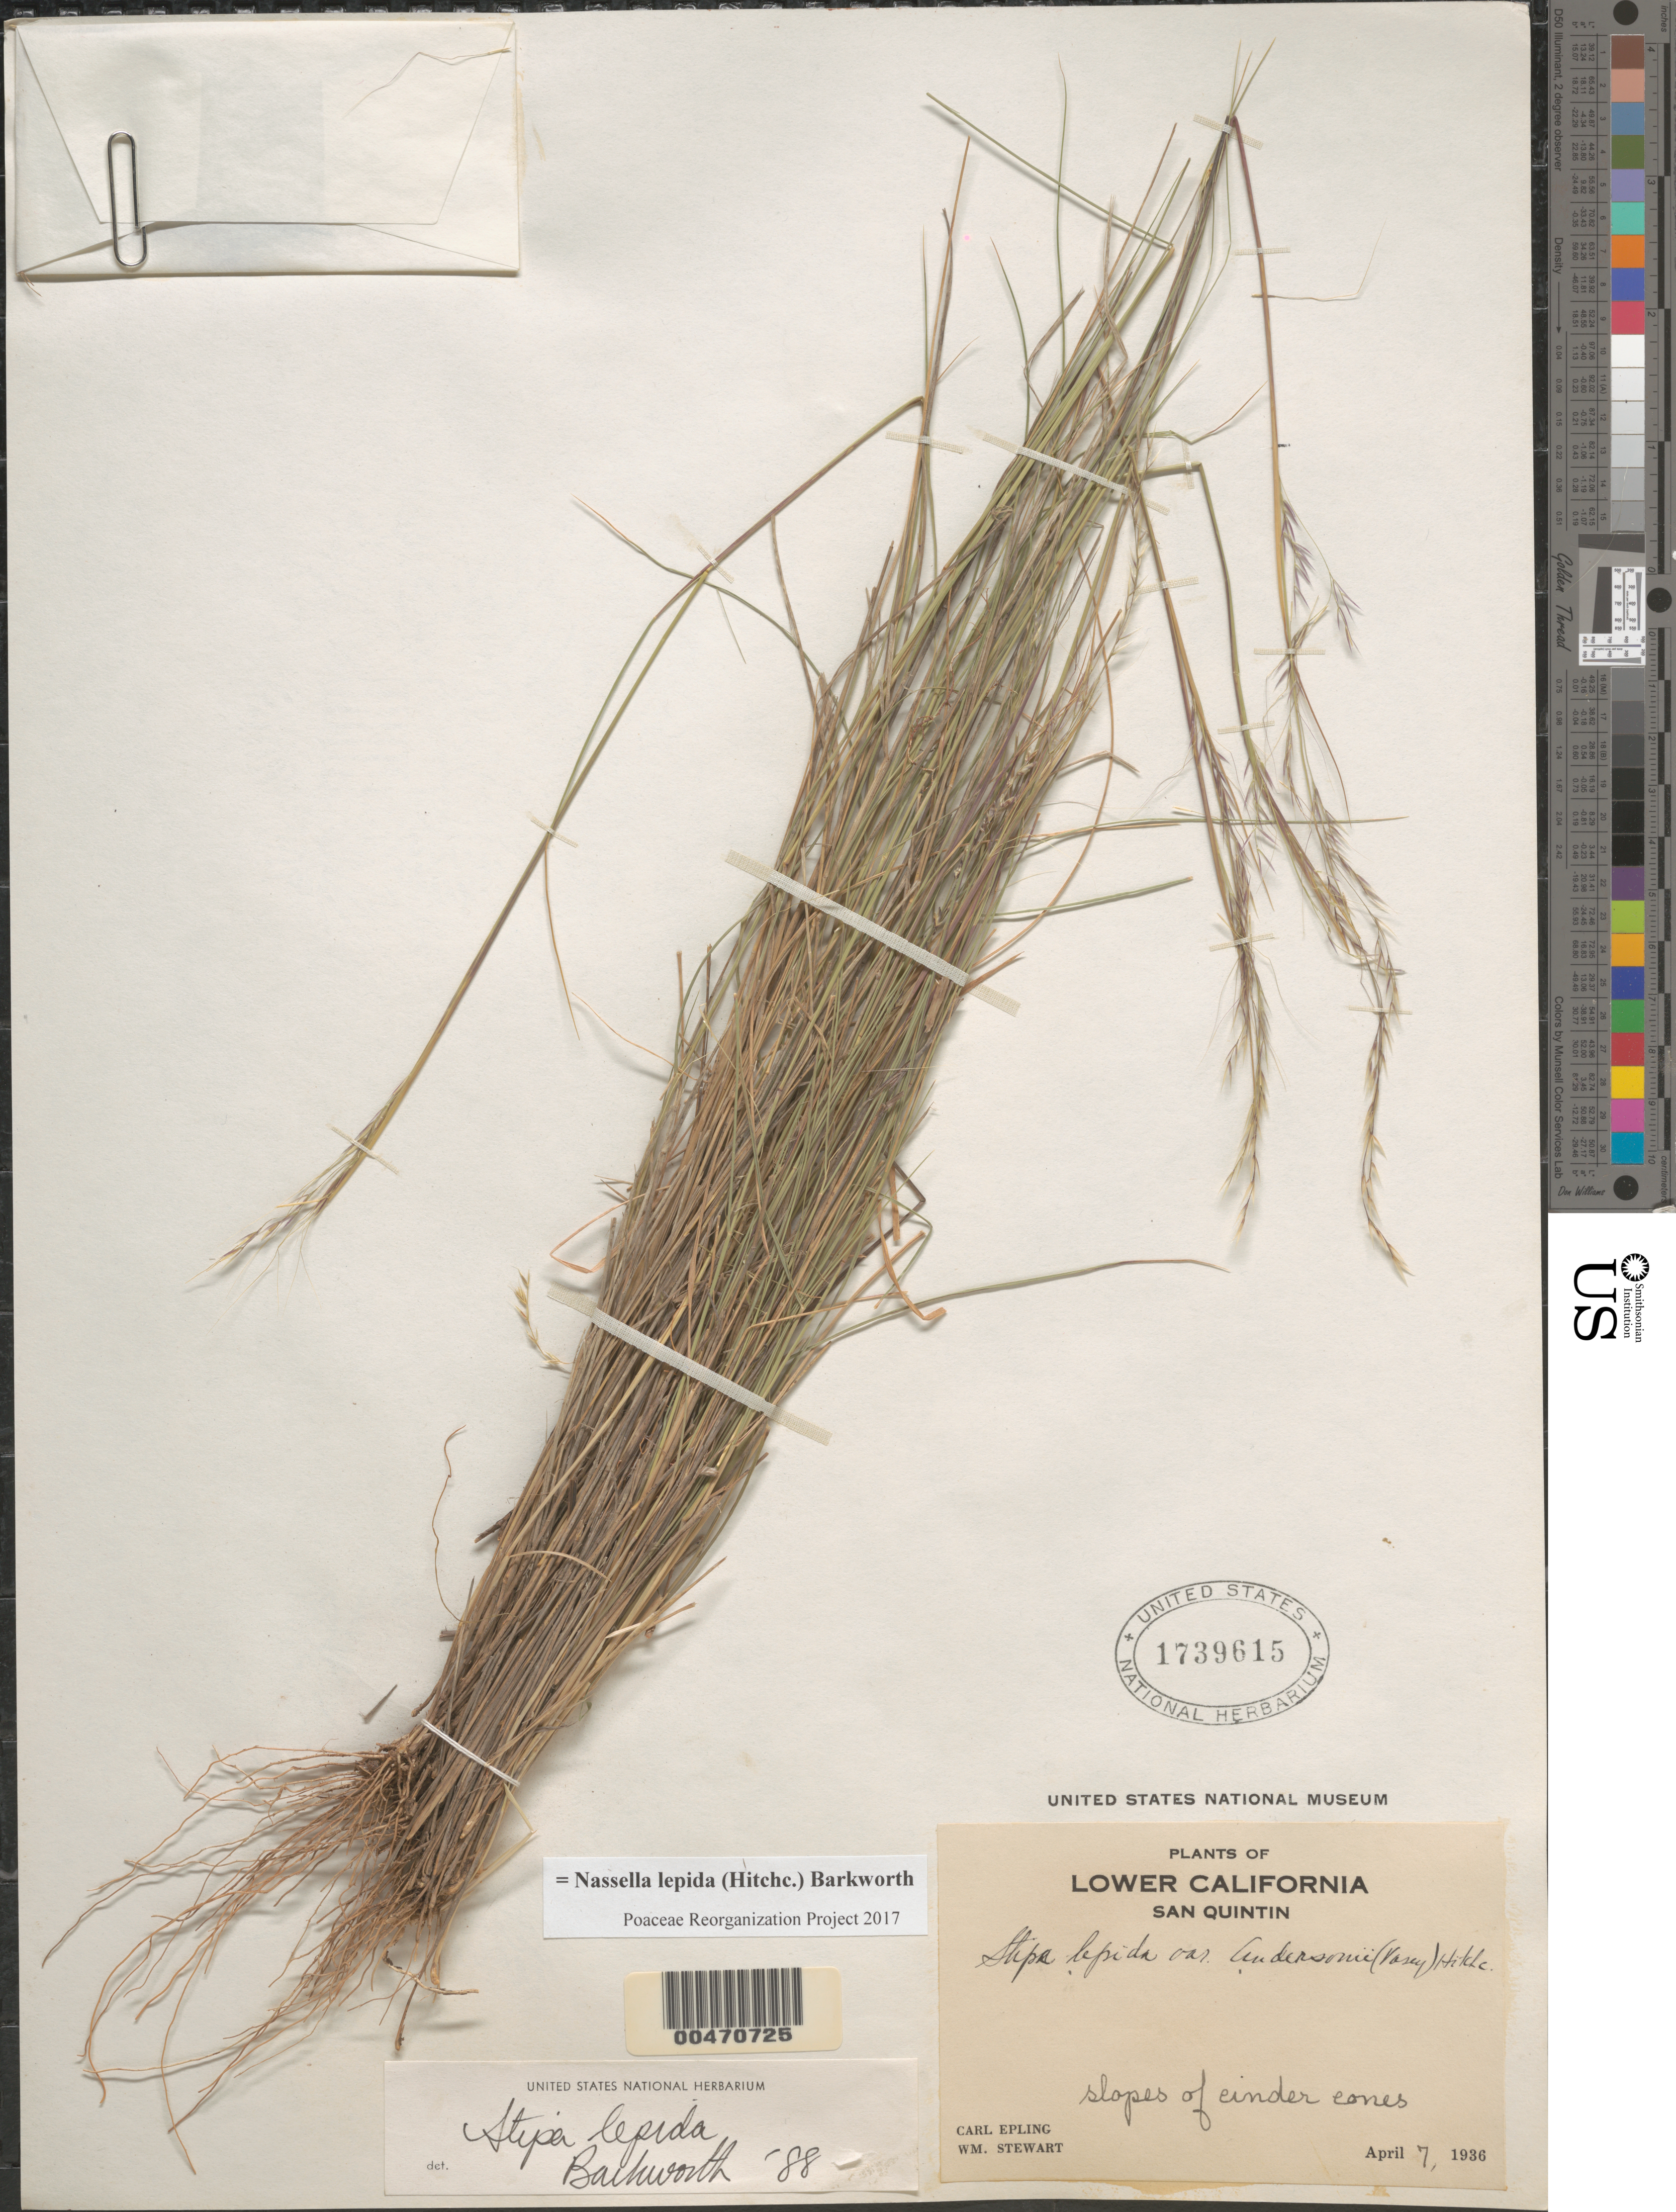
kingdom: Plantae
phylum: Tracheophyta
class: Liliopsida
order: Poales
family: Poaceae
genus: Nassella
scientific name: Nassella lepida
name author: (Hitchc.) Barkworth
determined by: Poaceae Reorganization Project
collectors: C. C. Epling & W. Stewart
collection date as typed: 7 Apr 1936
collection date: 1936-04-07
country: Mexico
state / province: Baja California Norte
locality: San Quintin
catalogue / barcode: US 1739615